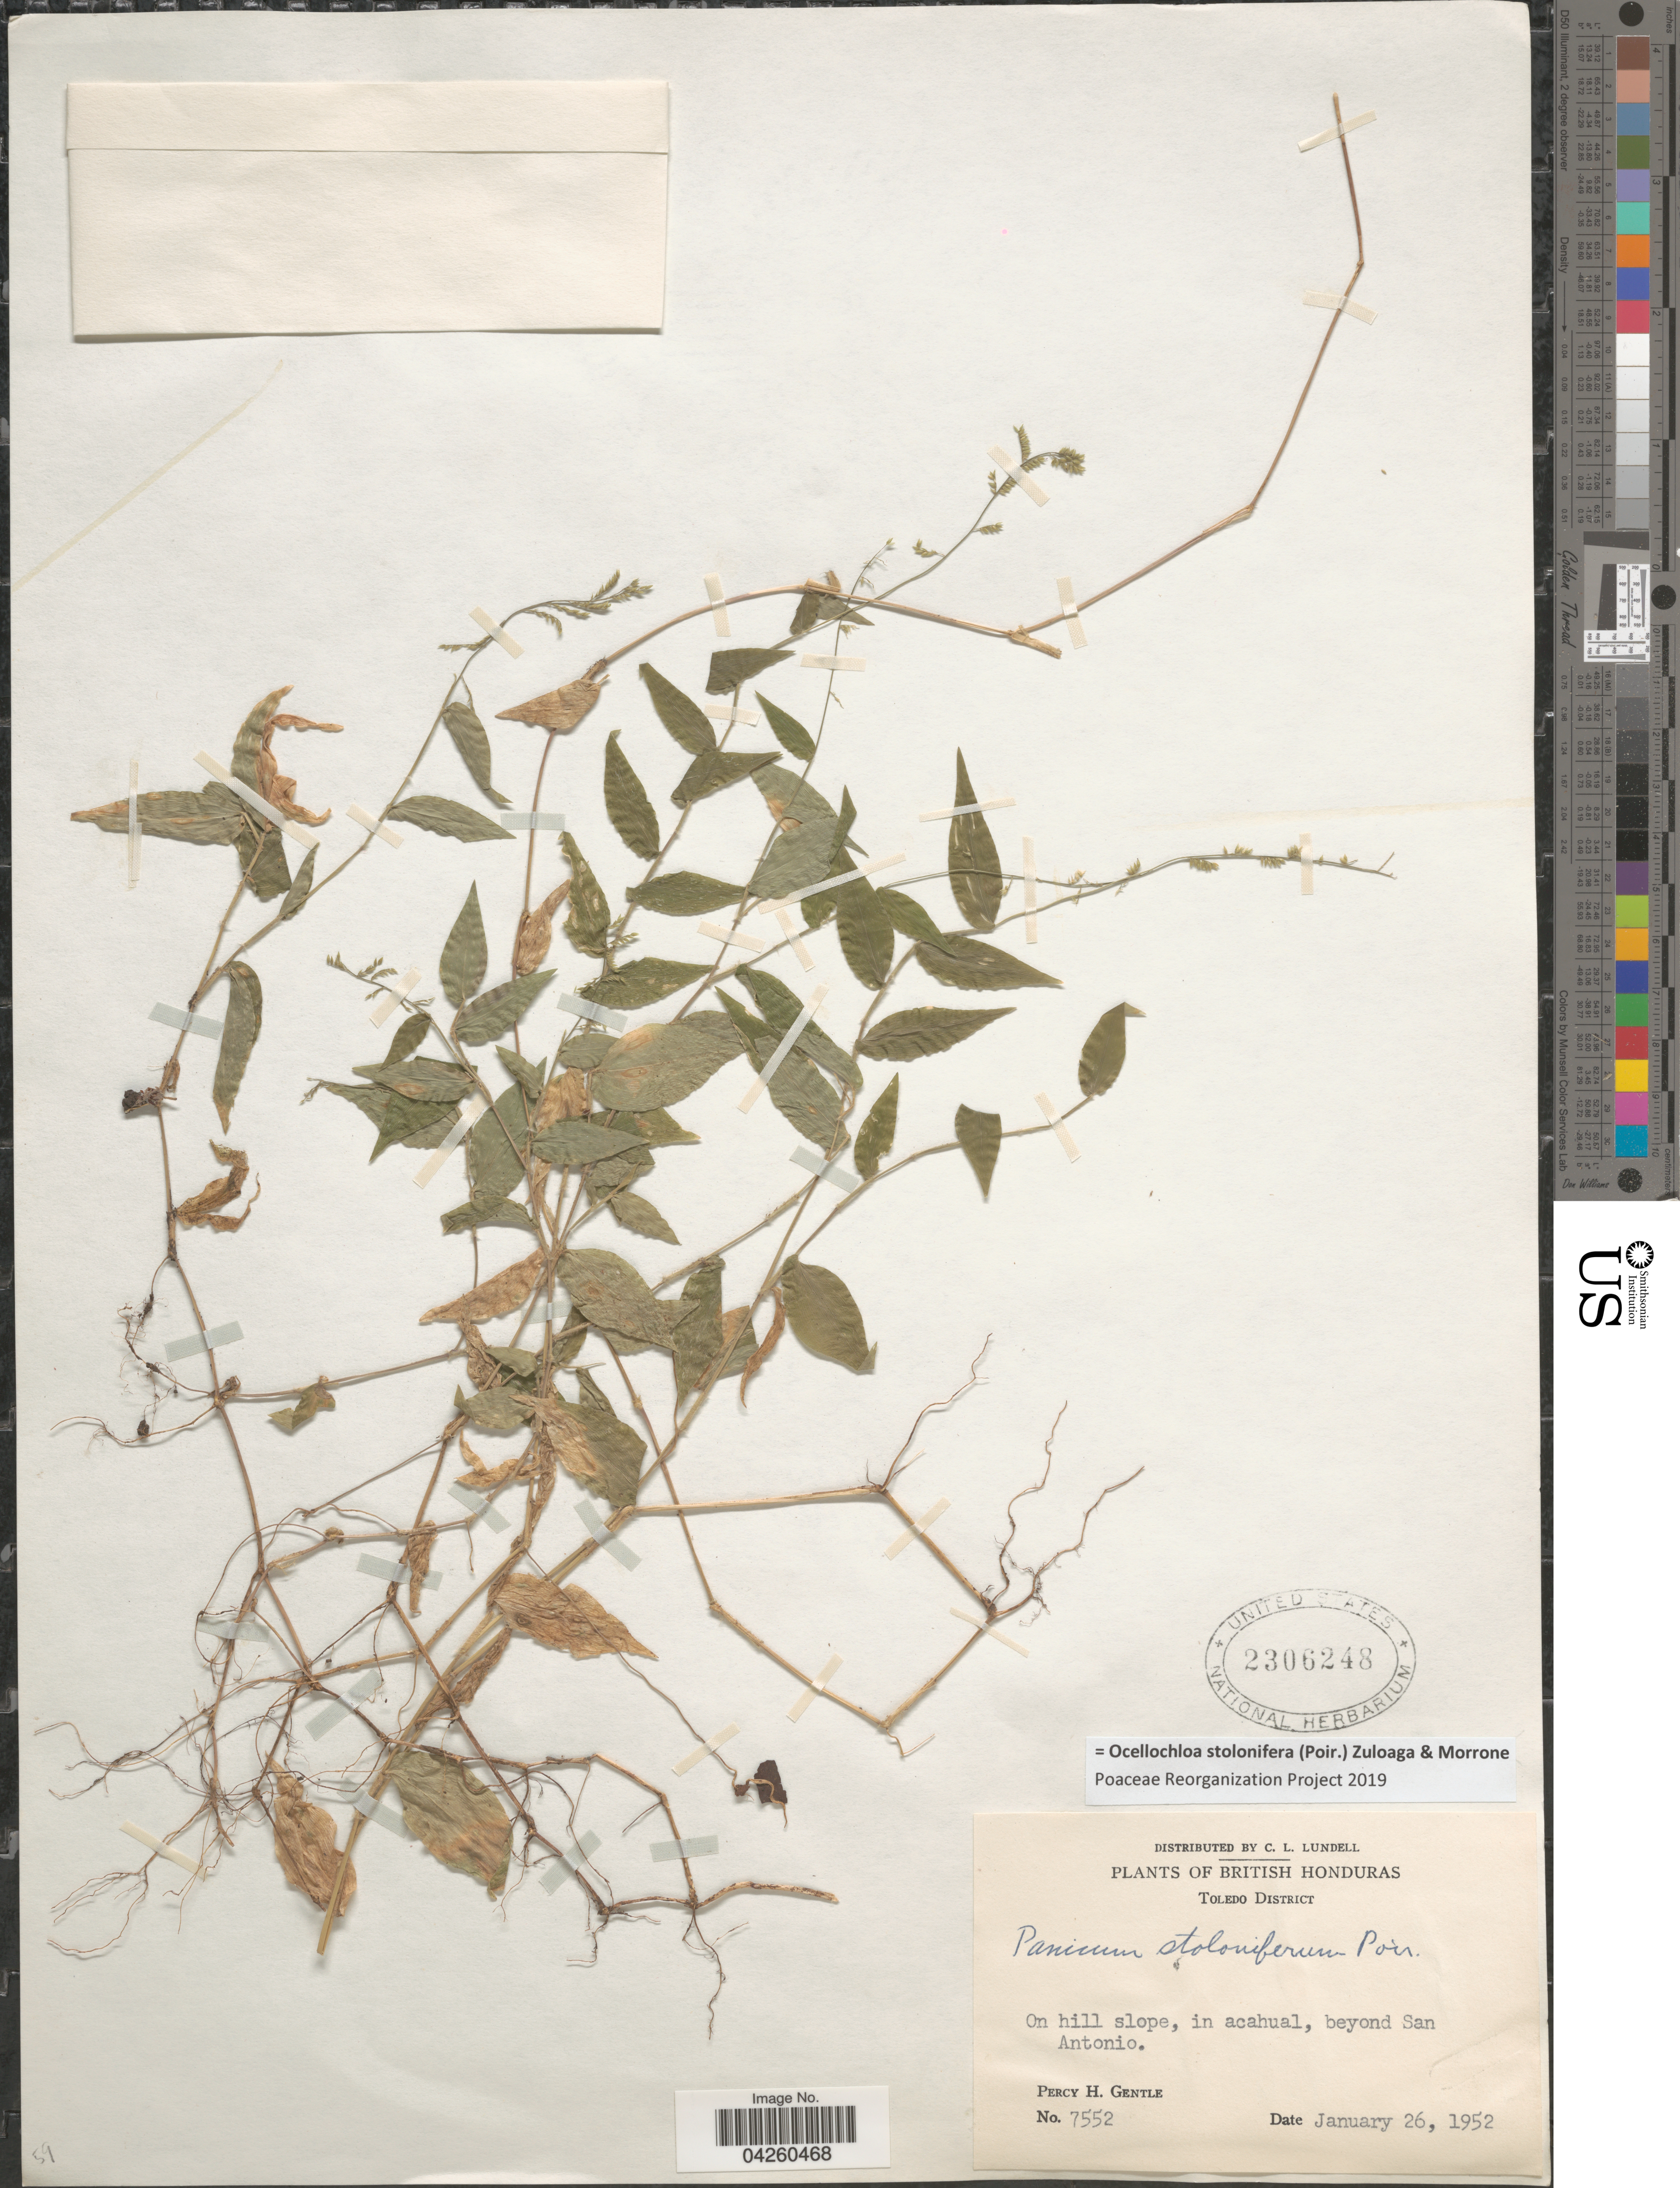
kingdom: Plantae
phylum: Tracheophyta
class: Liliopsida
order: Poales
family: Poaceae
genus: Ocellochloa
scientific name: Ocellochloa stolonifera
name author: (Poir.) Zuloaga & Morrone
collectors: P. H. Gentle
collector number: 7552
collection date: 1952-01-26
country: Belize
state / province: Toledo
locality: British honduras. Toledo District. On hill slope, in acahual, beynd San Antonio.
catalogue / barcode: US 2306248